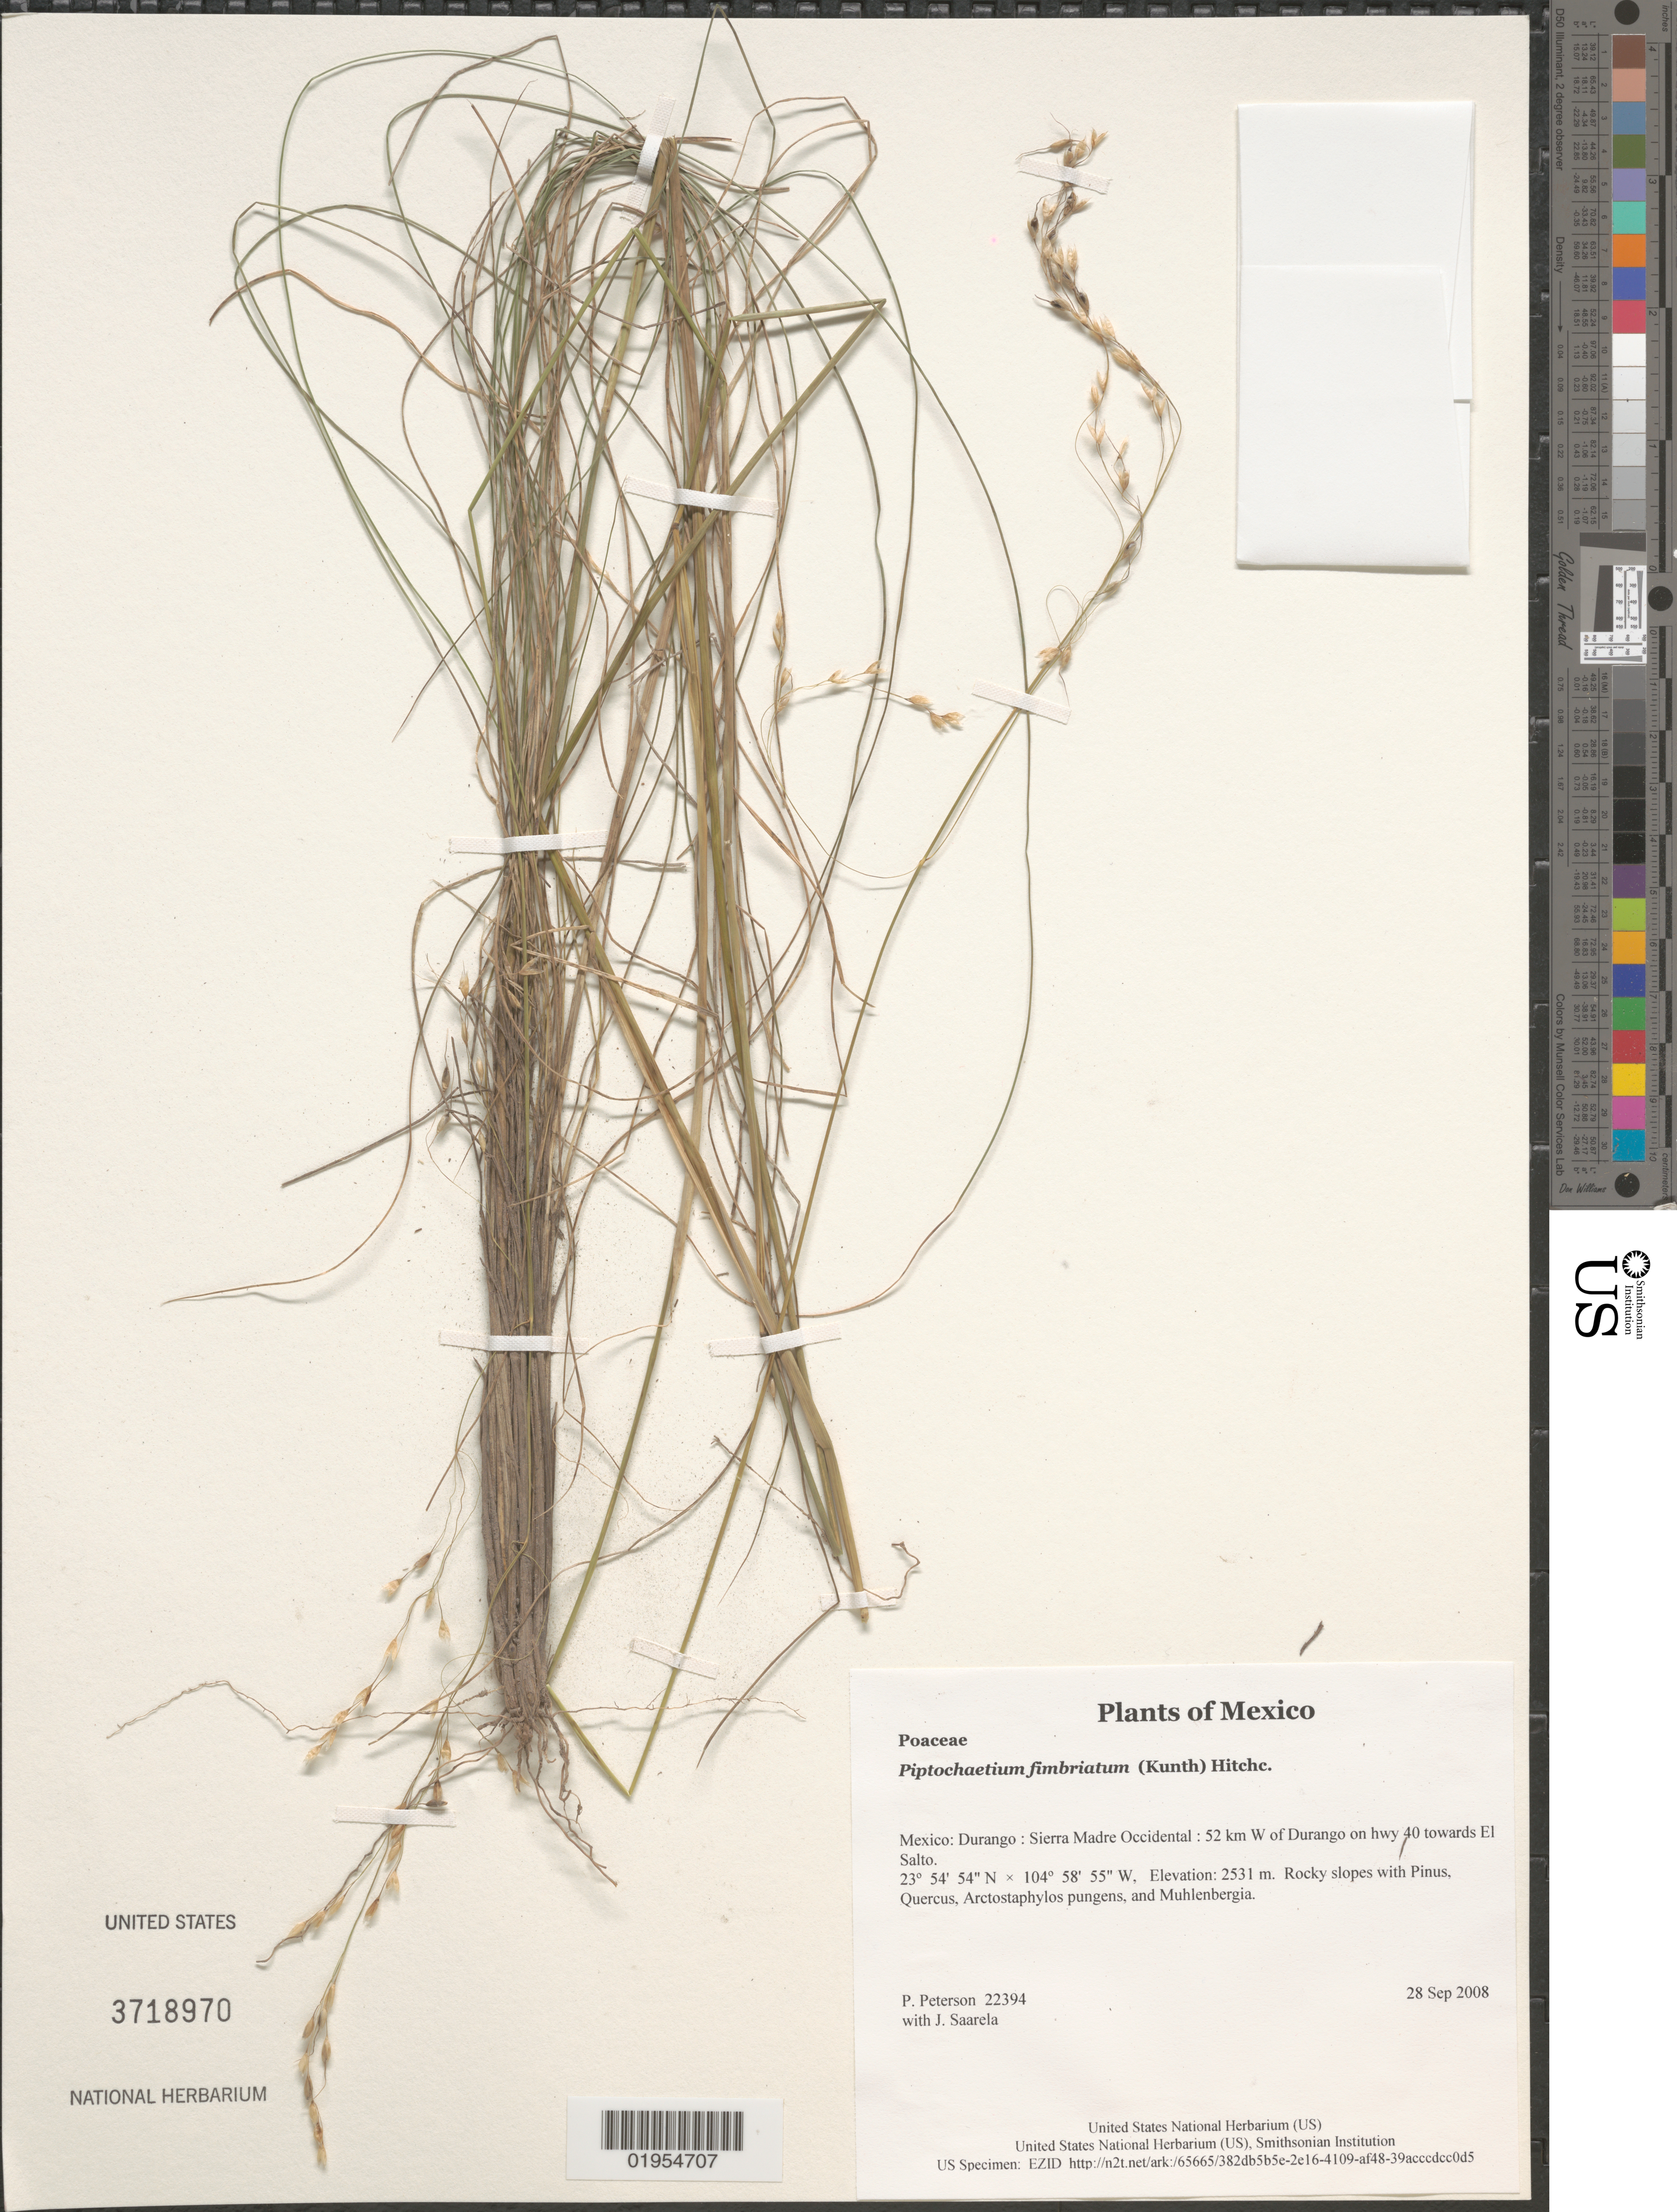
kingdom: Plantae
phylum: Tracheophyta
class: Liliopsida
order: Poales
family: Poaceae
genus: Piptochaetium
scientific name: Piptochaetium fimbriatum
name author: (Kunth) Hitchc.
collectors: P. M. Peterson & J. Saarela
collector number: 22394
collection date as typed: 28 Sep 2008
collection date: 2008-09-28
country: Mexico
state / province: Durango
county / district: Sierra Madre Occidental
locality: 52 km W of Durango on hwy 40 towards El Salto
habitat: Rocky slopes with Pinus, Quercus, Arctostaphylos pungens, and Muhlenbergia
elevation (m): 2531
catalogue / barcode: US 3718970